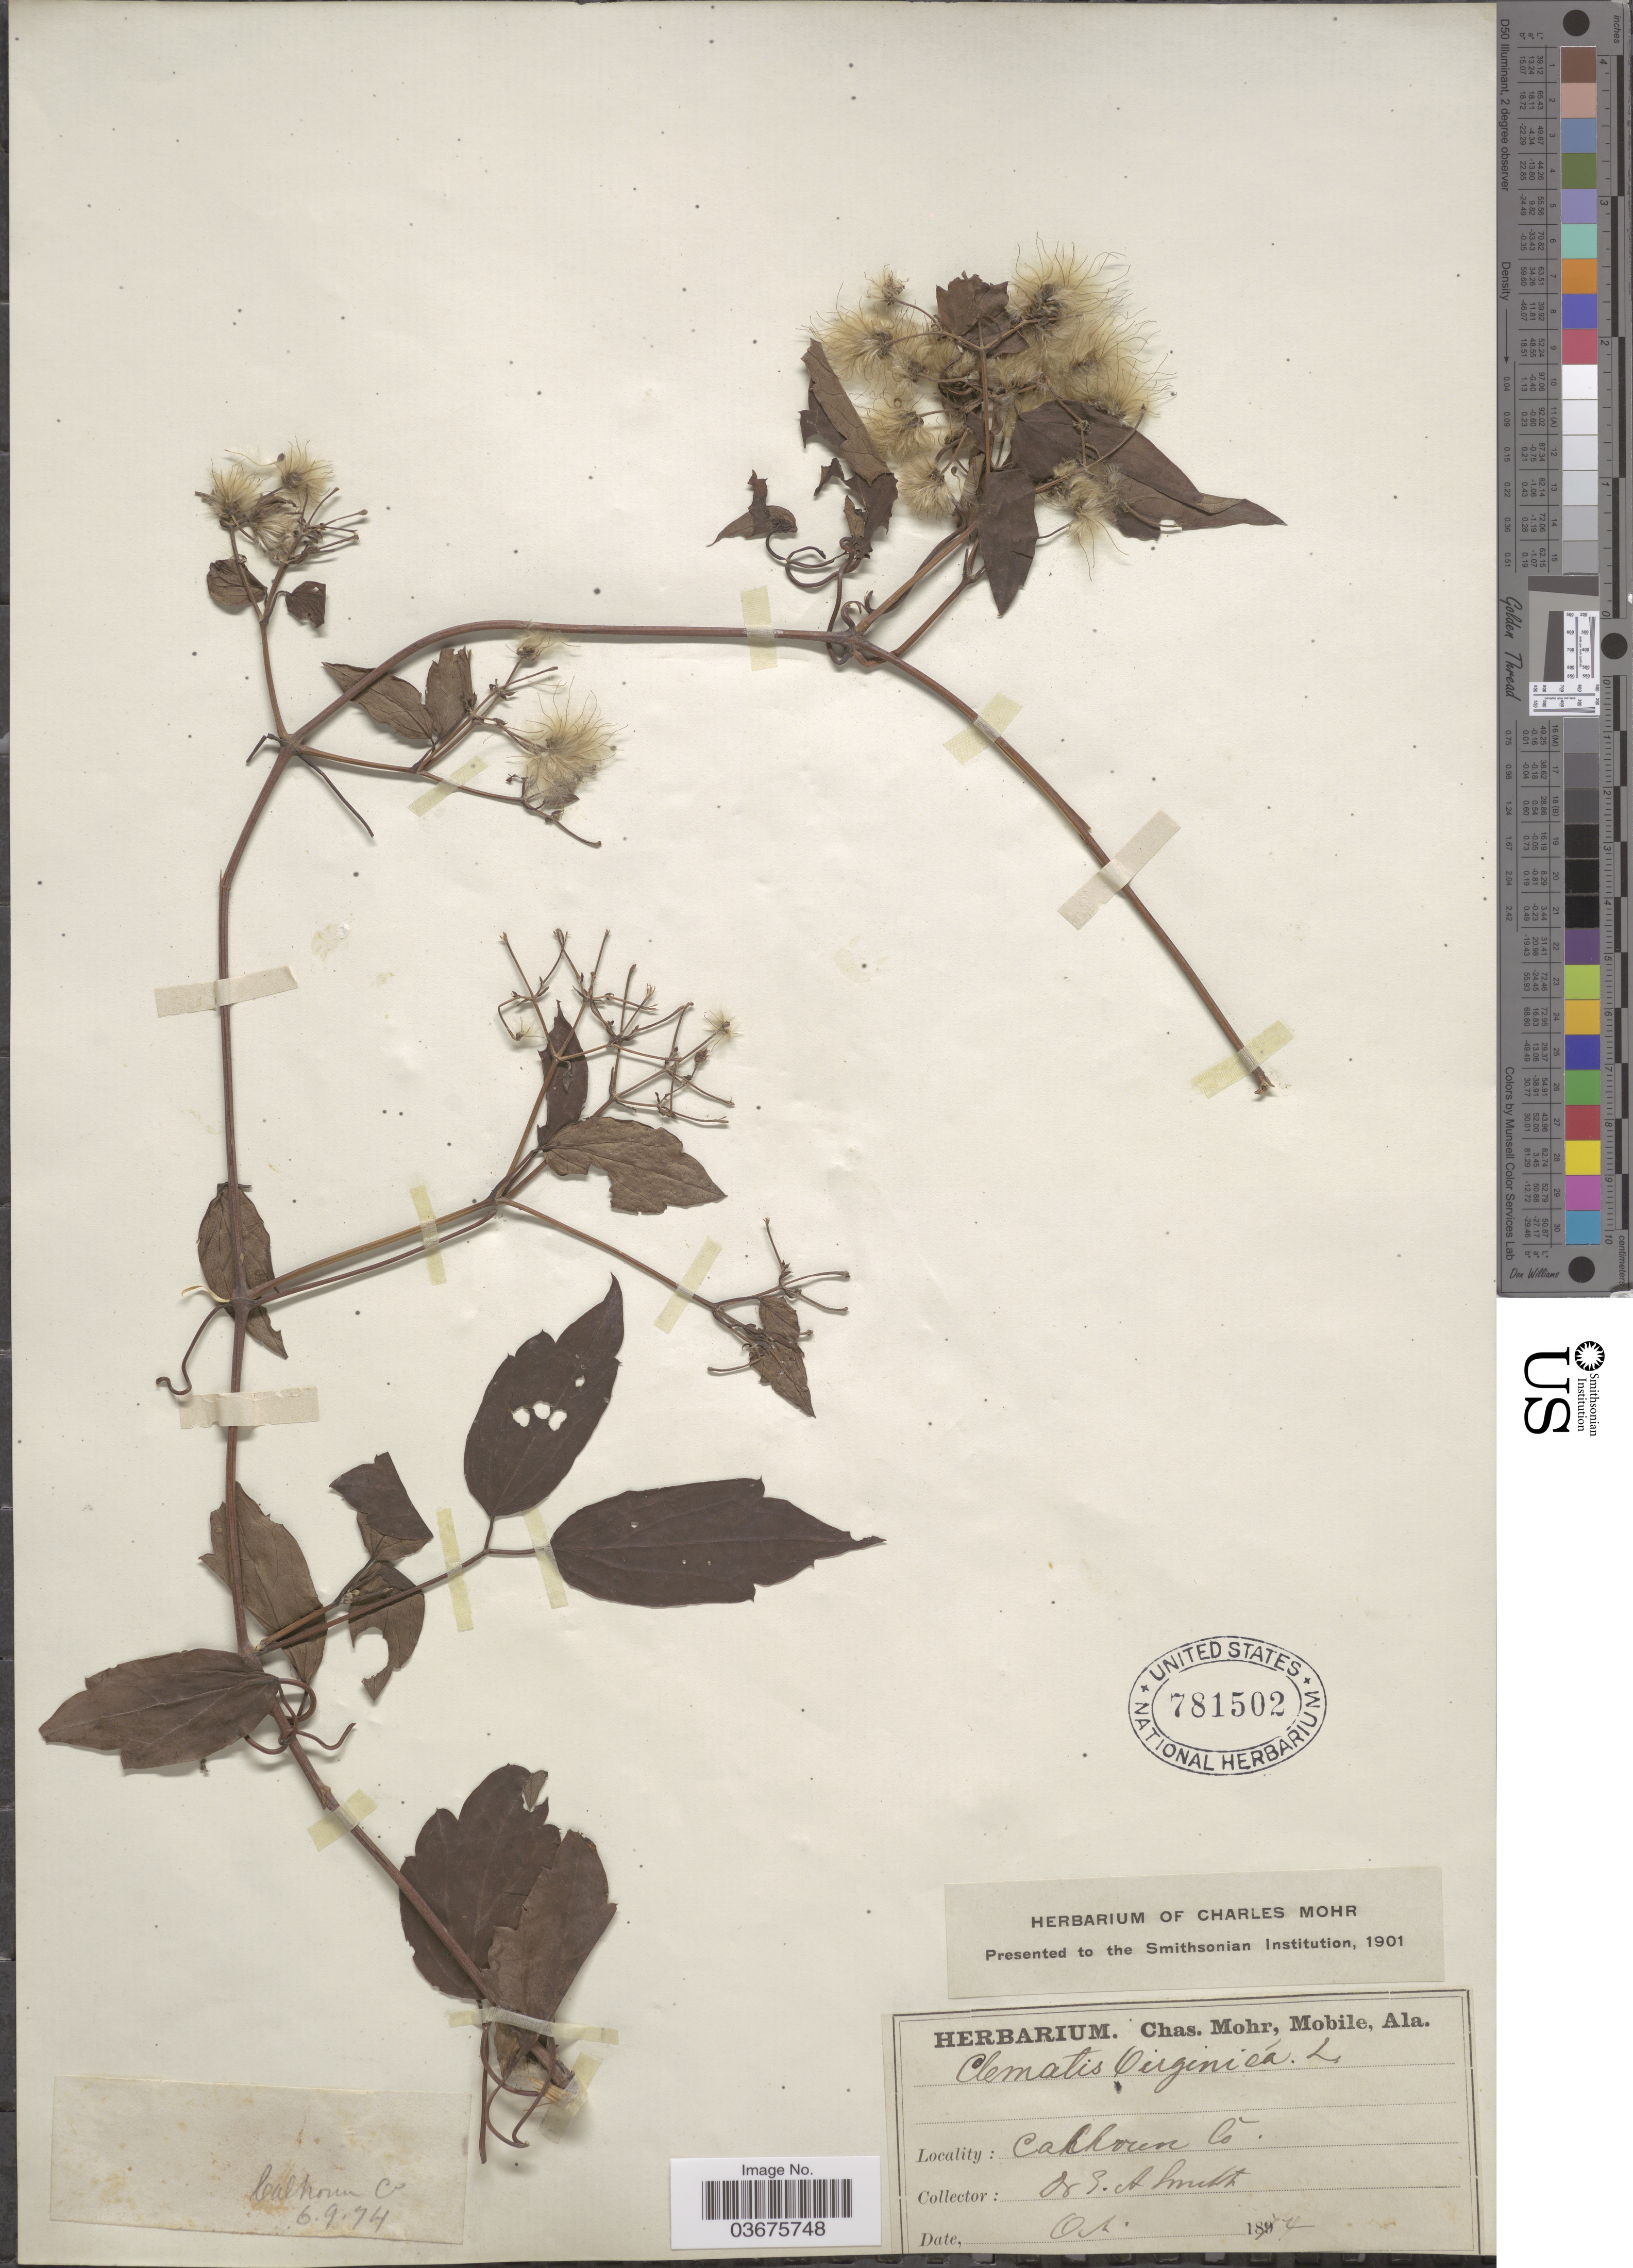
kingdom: Plantae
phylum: Tracheophyta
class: Magnoliopsida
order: Ranunculales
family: Ranunculaceae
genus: Clematis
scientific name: Clematis virginiana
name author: L.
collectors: E. A. Smith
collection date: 1874-06-09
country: United States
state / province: Alabama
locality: Calhoun Co.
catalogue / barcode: US 781502